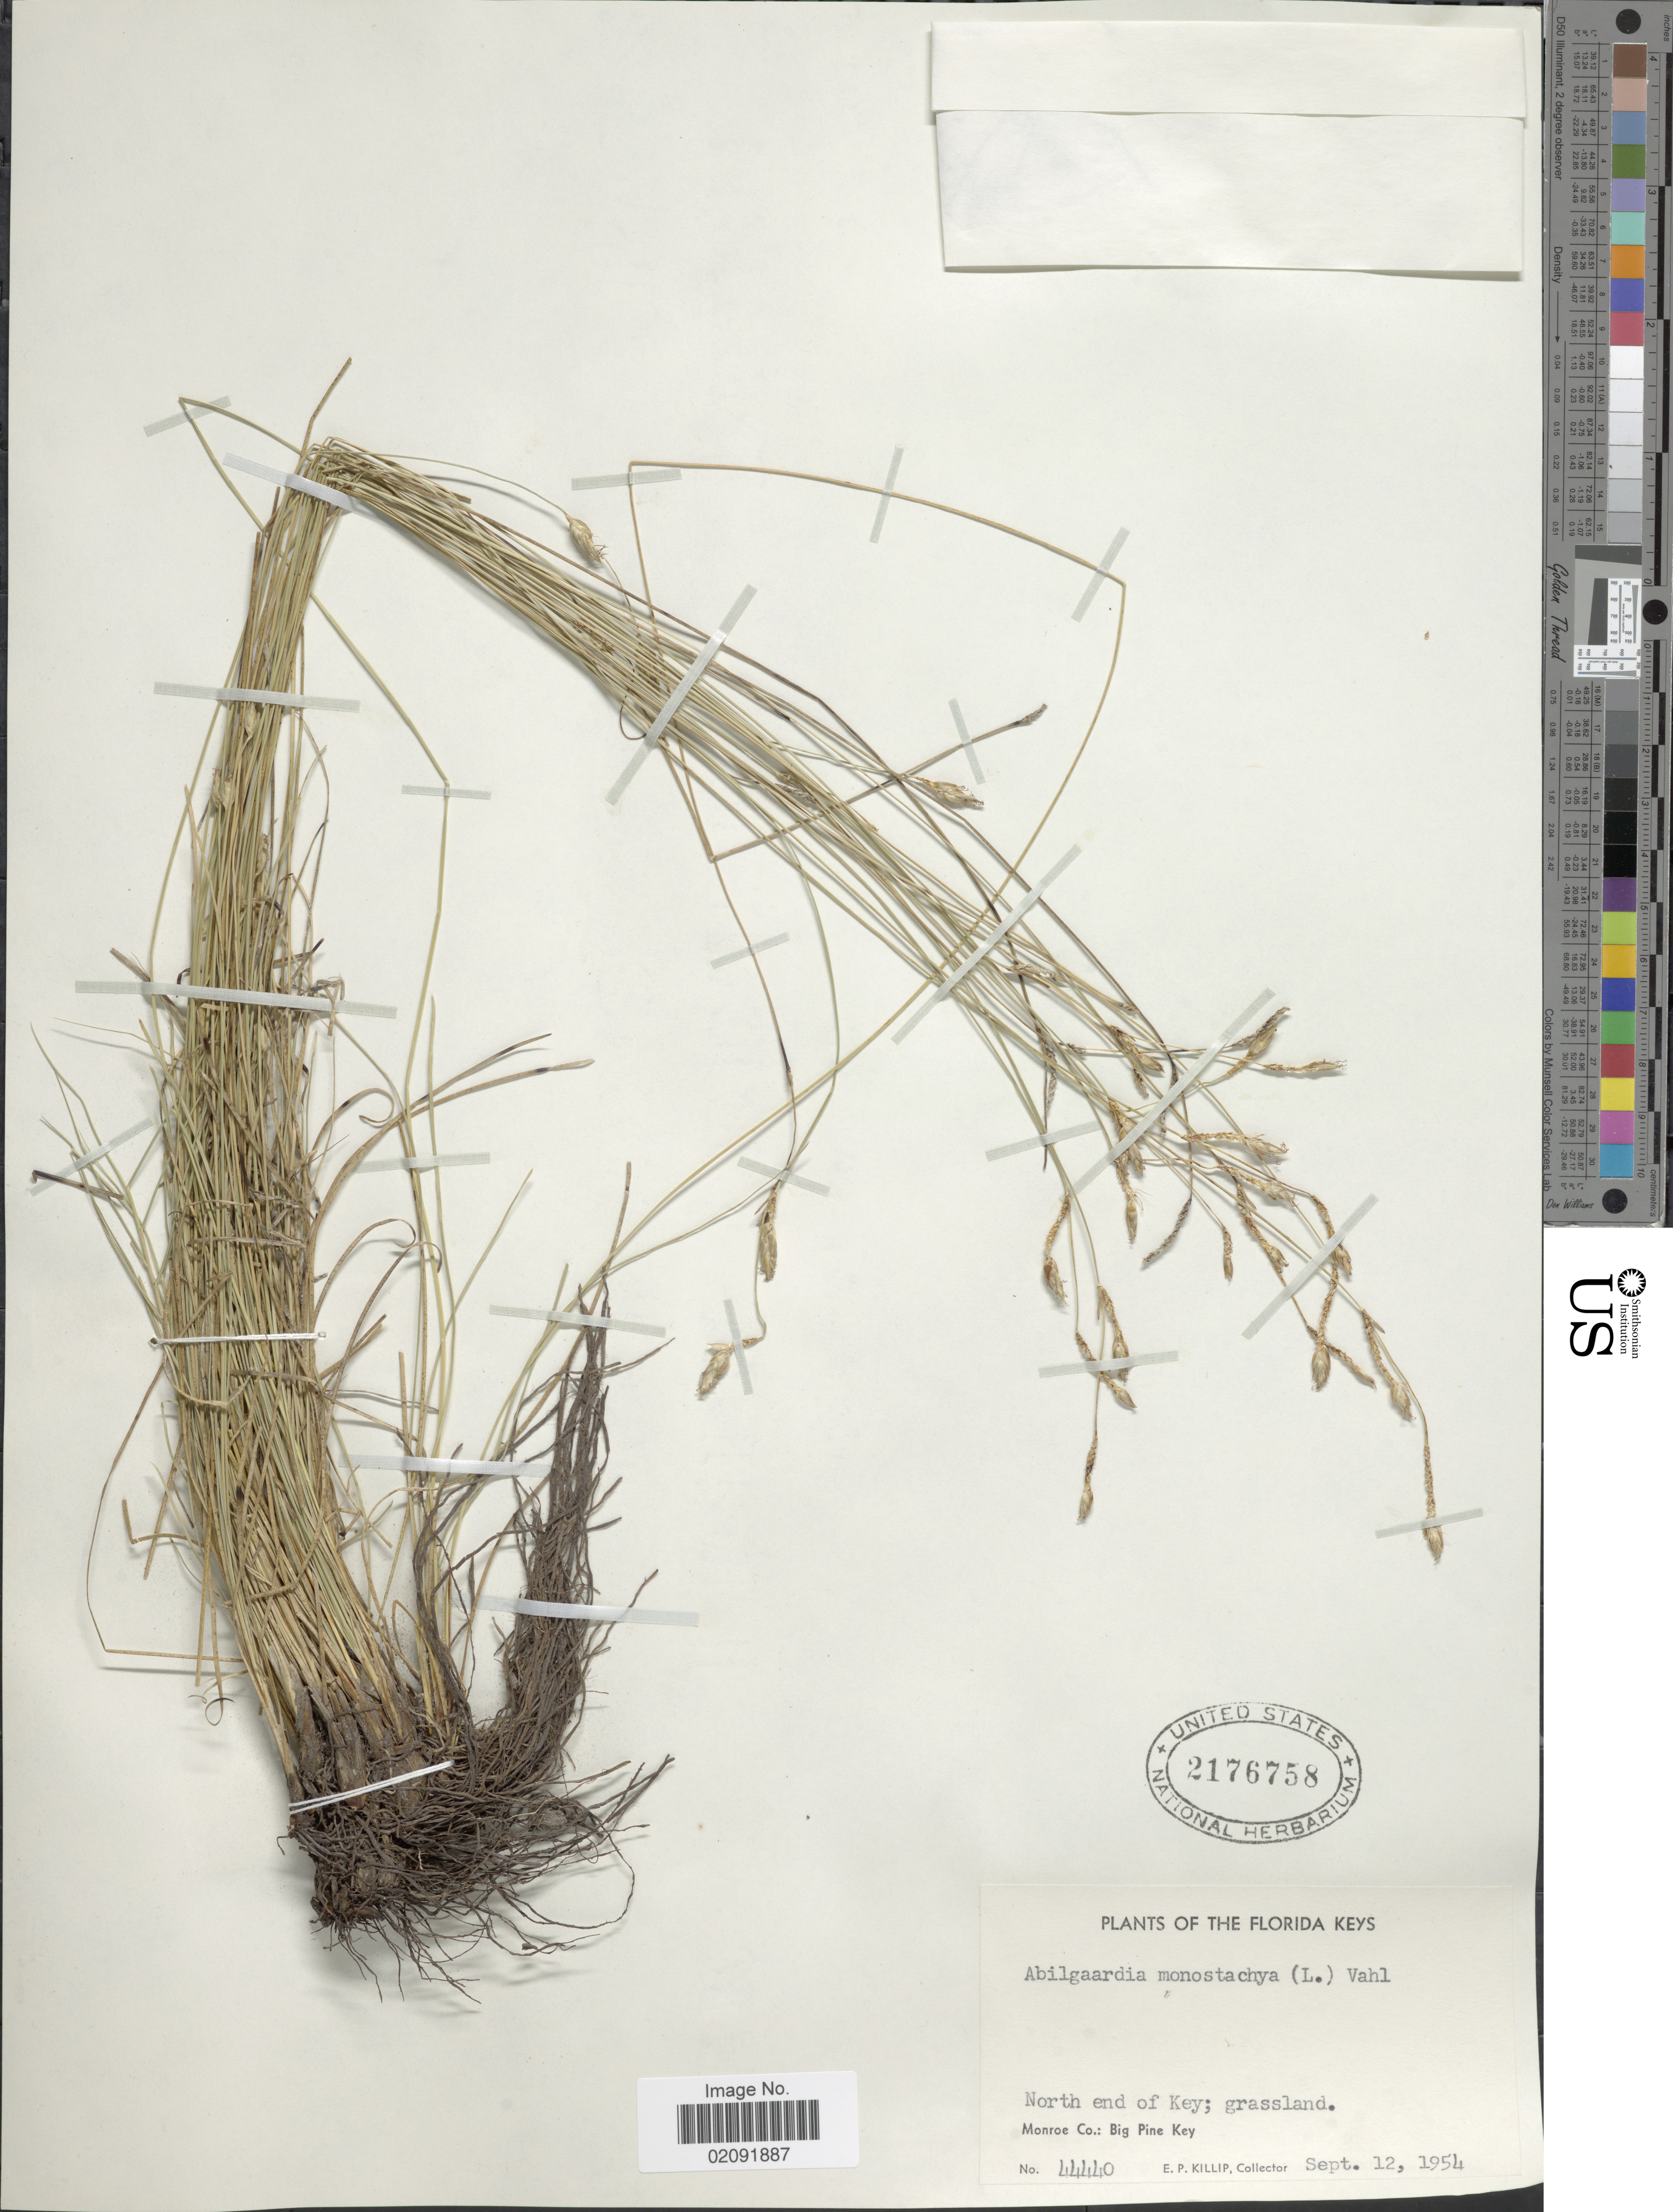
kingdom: Plantae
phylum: Tracheophyta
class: Liliopsida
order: Poales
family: Cyperaceae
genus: Abildgaardia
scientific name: Abildgaardia ovata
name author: (Burm. f.) Kral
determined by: Strong, Mark T., (BOT), Smithsonian Institution - National Museum of Natural History (UNITED STATES)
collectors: E. P. Killip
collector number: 4440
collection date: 1954-09-12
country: United States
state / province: Florida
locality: The Florida Keys, North end of Key; grassland. Monroe Co: Big Pine Key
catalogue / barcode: US 2176758